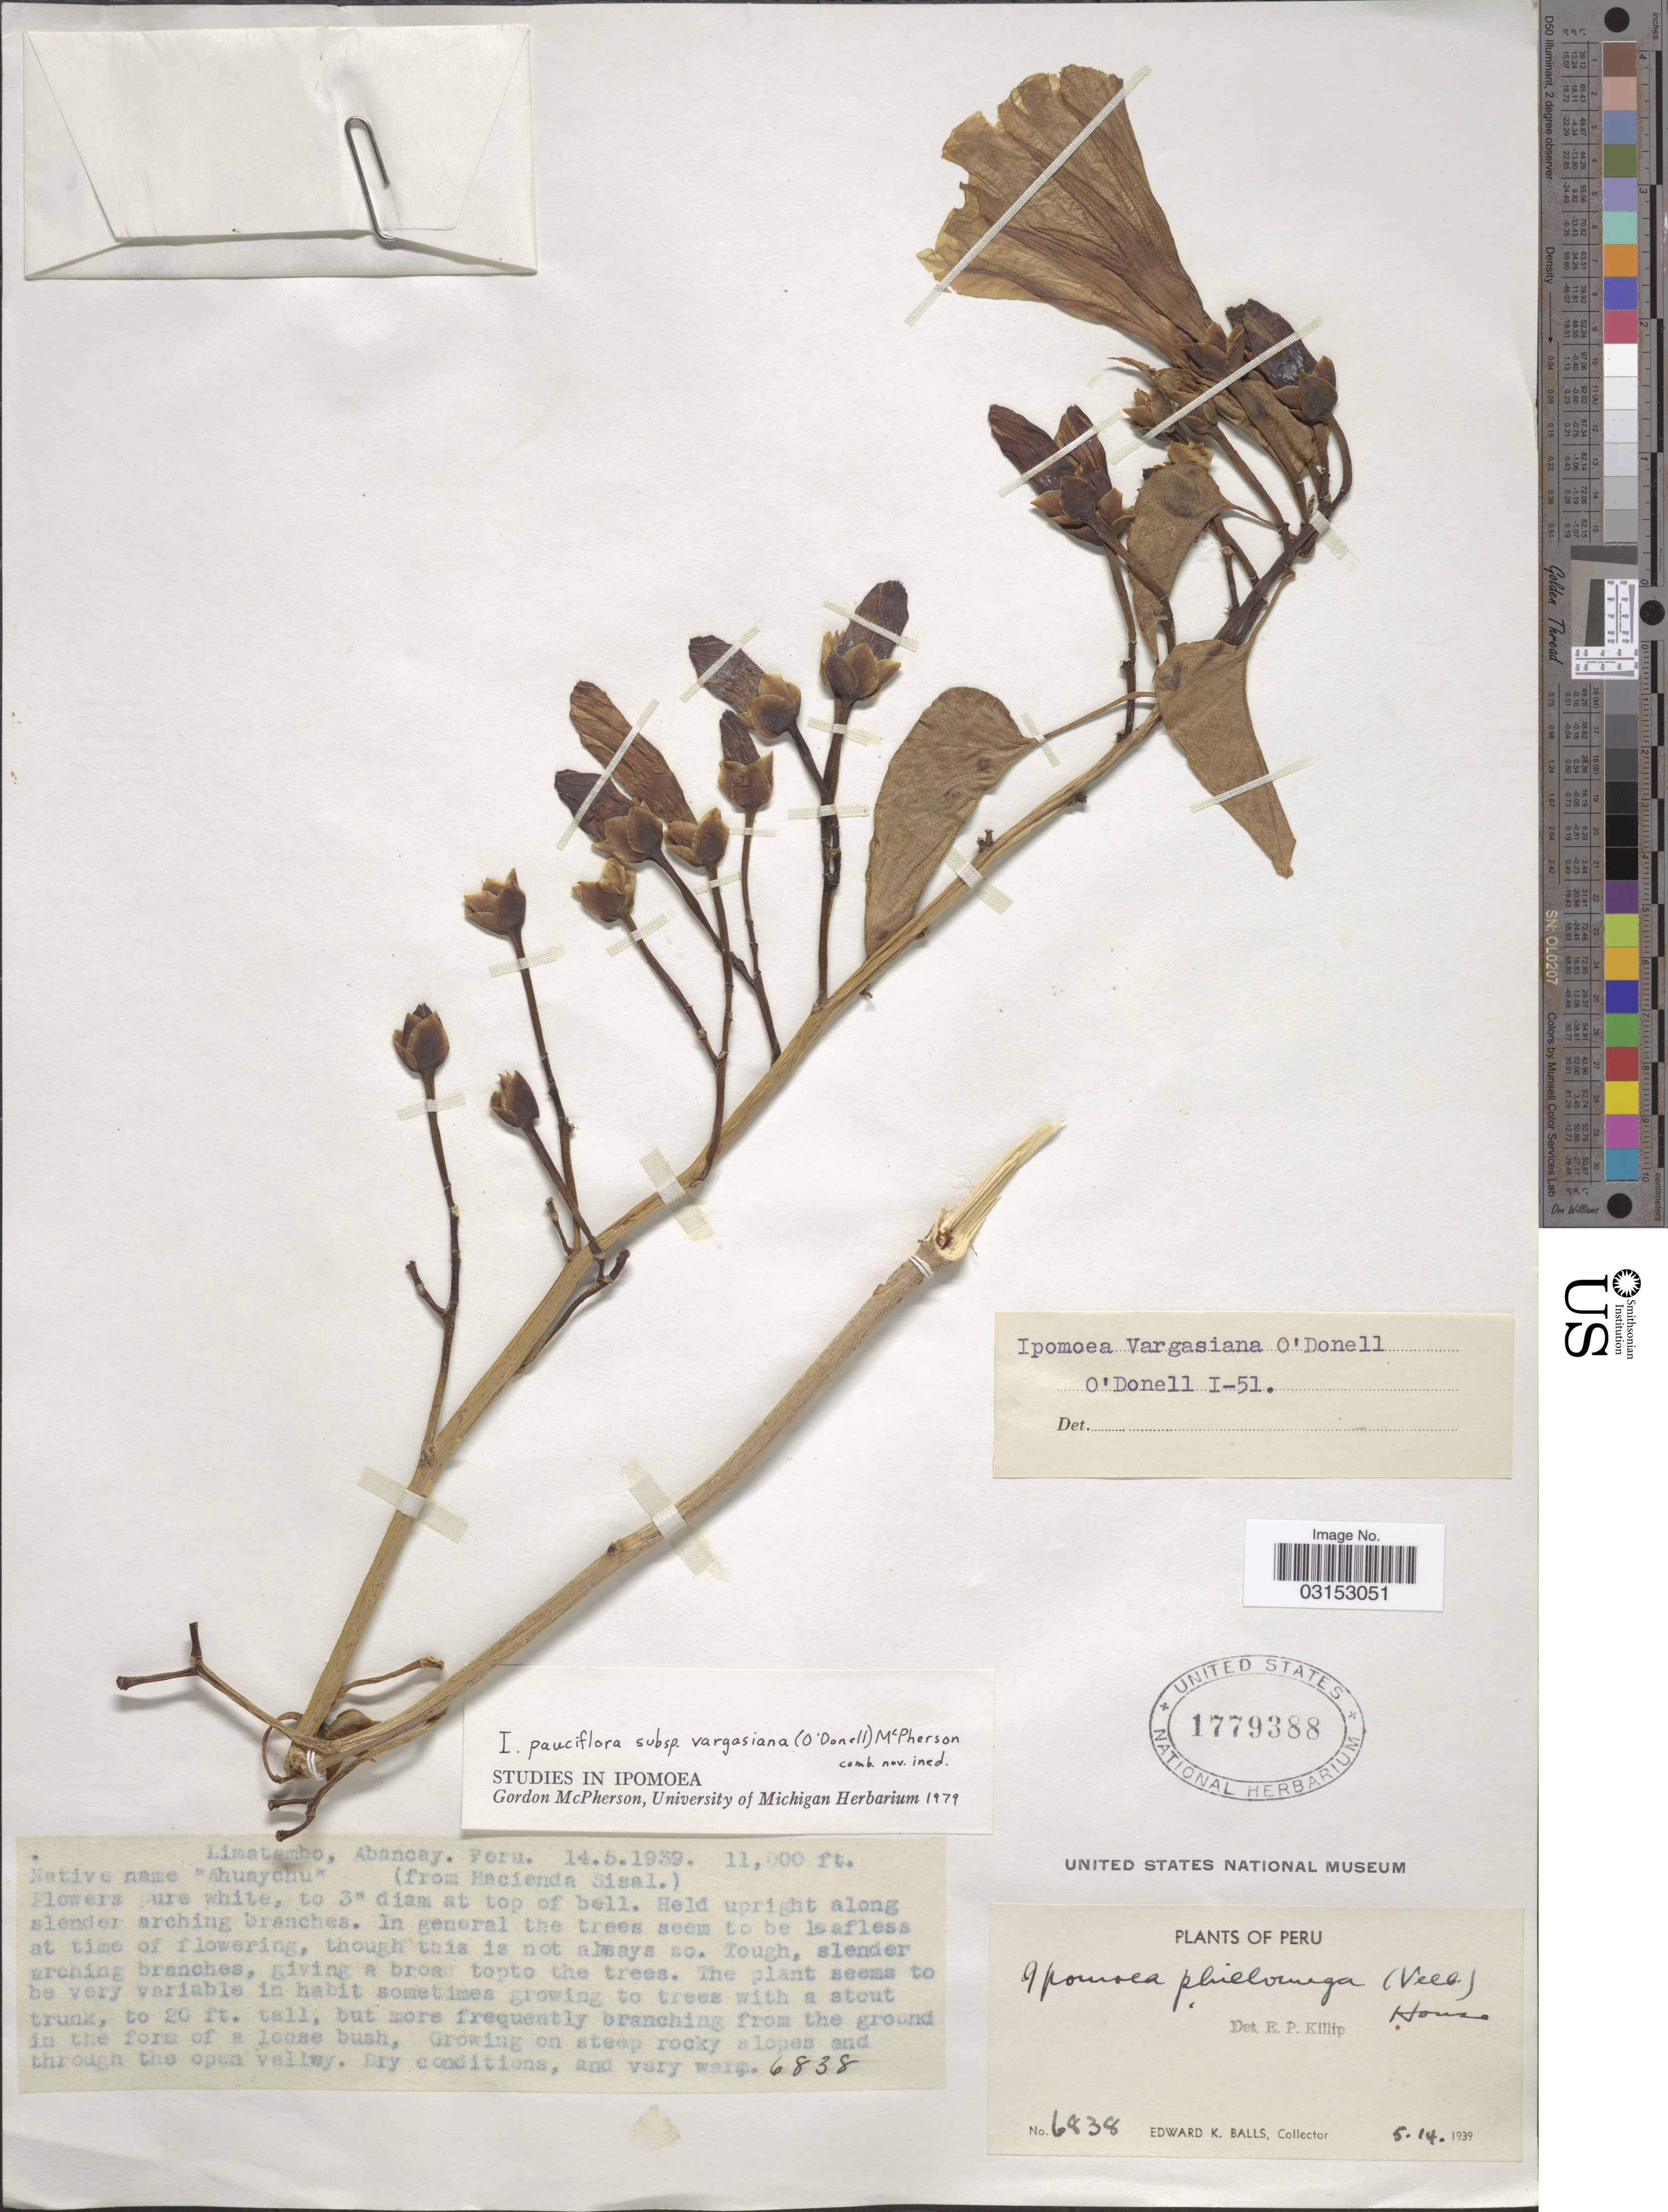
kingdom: Plantae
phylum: Tracheophyta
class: Magnoliopsida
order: Solanales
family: Convolvulaceae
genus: Ipomoea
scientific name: Ipomoea pauciflora subsp. vargasiana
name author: (O'Donell) McPherson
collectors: E. K. Balls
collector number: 6838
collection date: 1939-05-14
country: Peru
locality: Limatambo, Abancay (from Hacienda Sisal).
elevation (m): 3353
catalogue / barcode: US 1779388